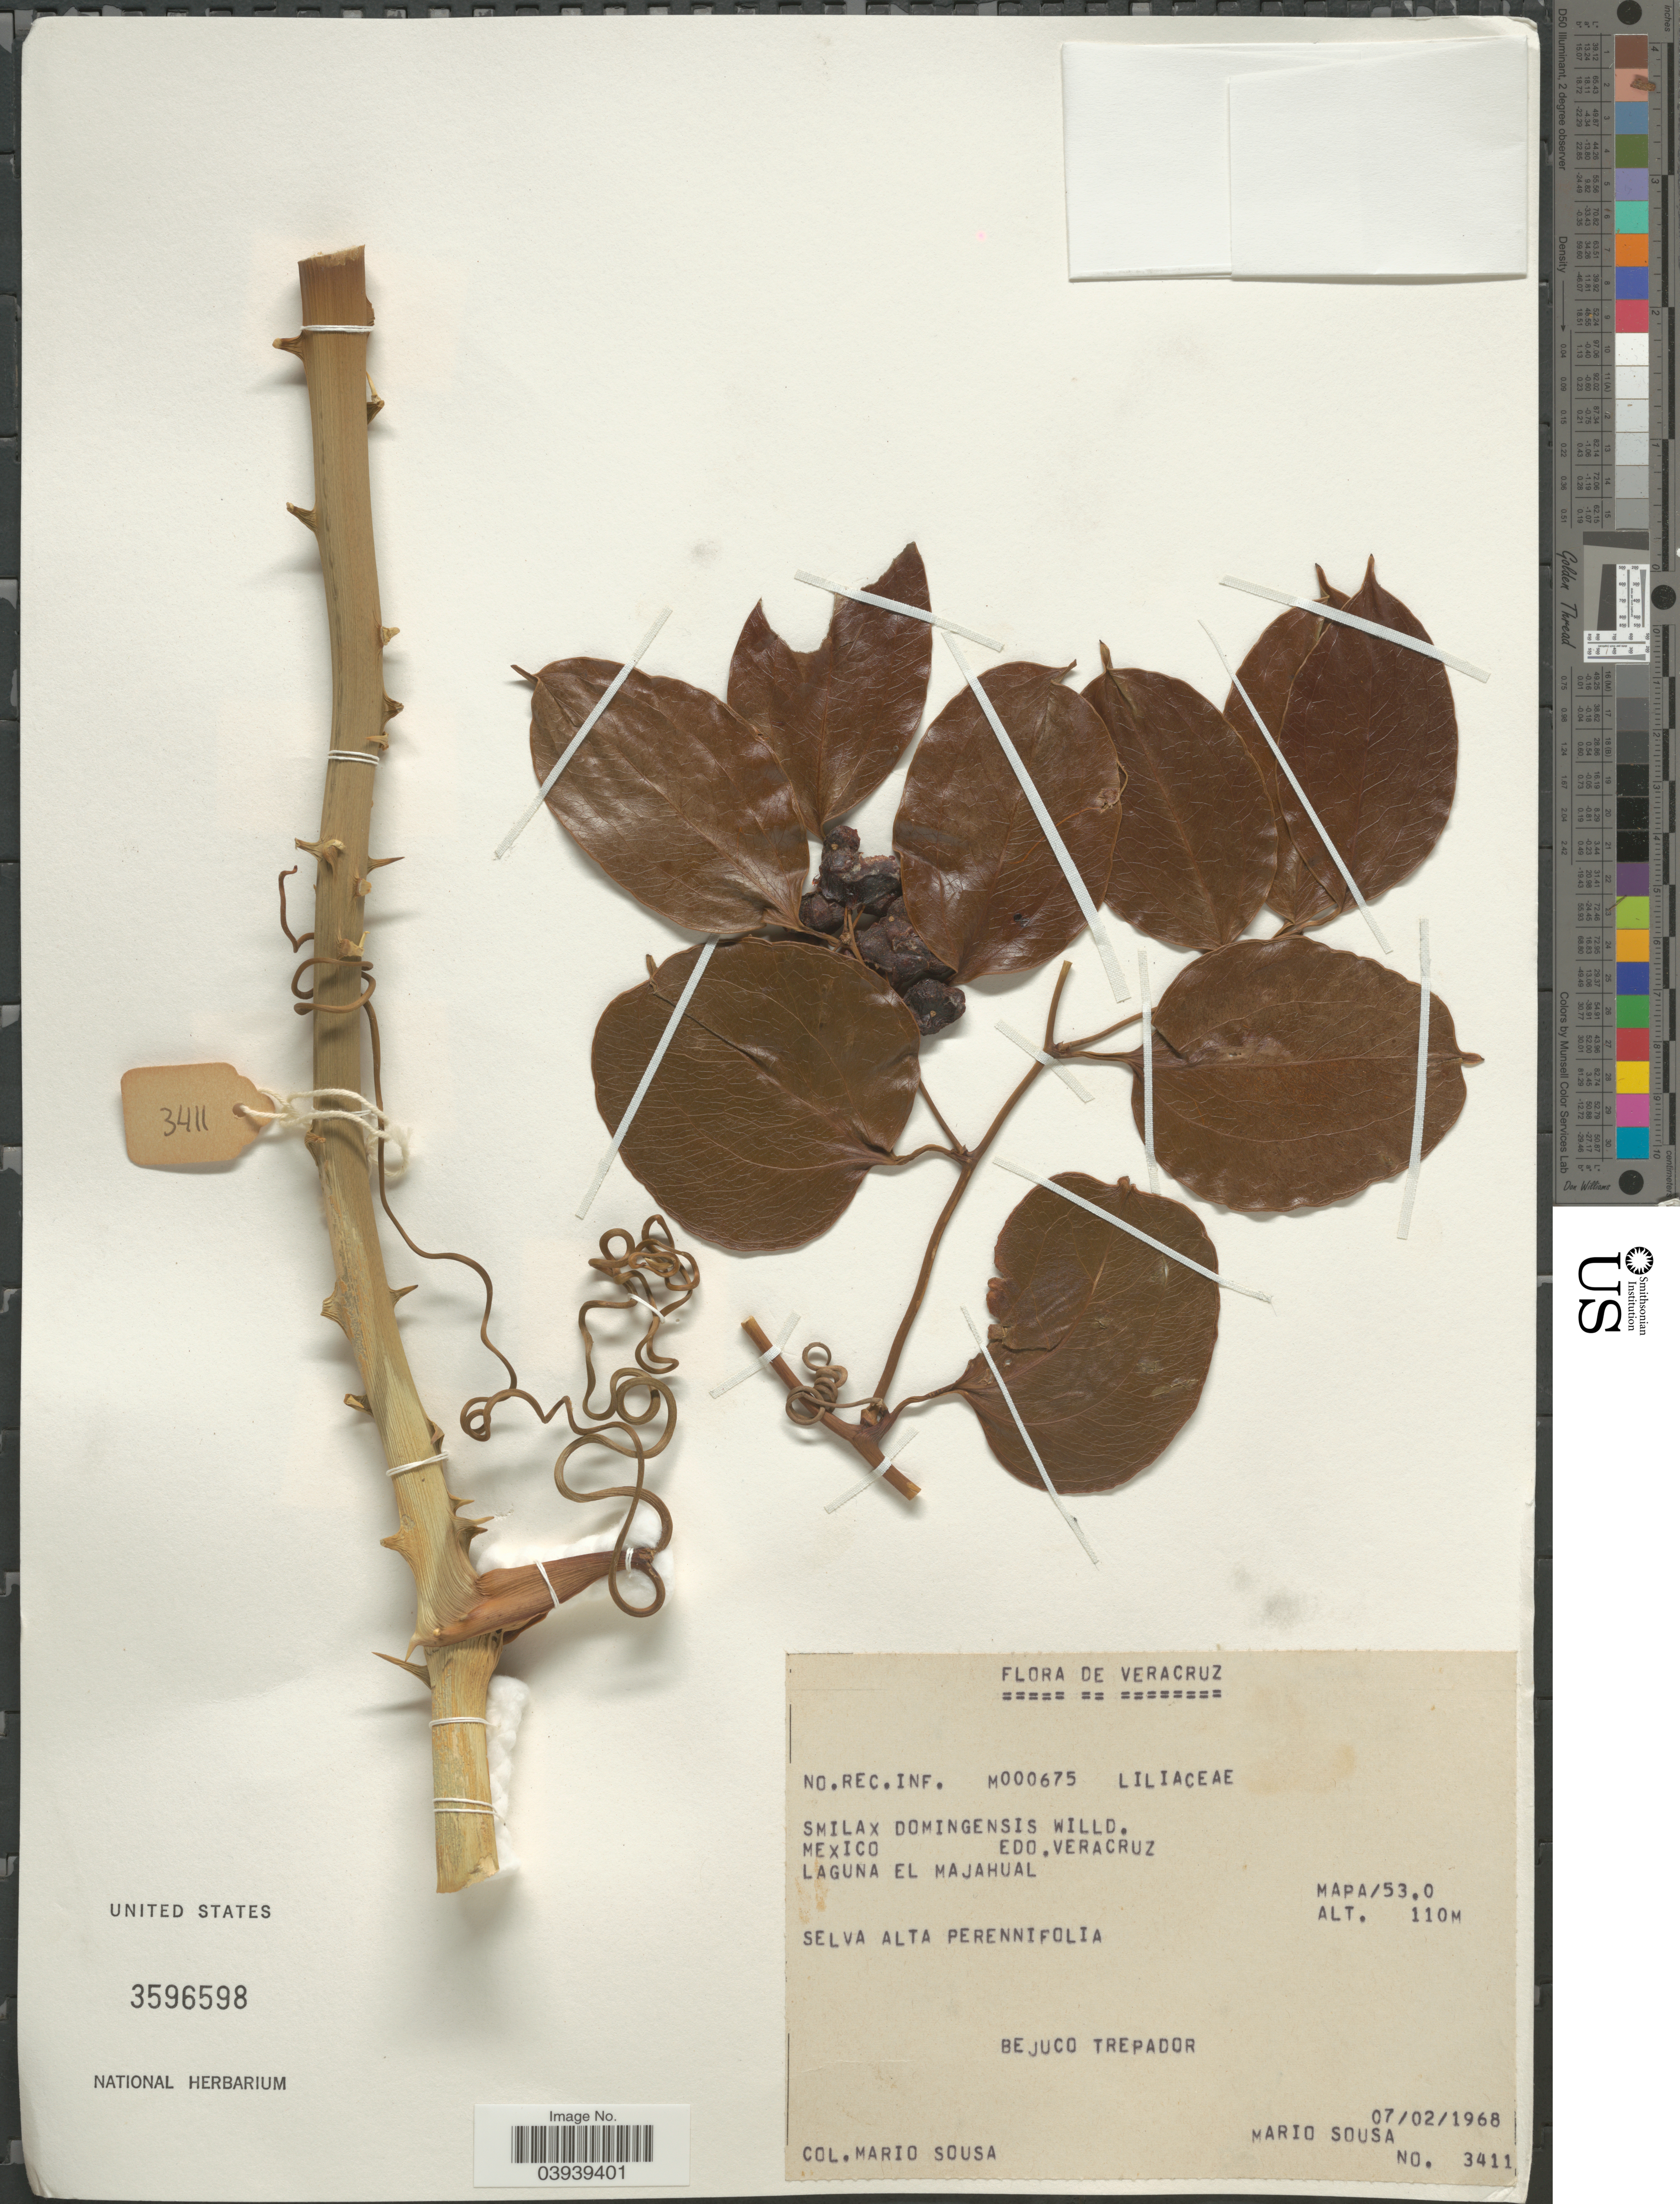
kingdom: Plantae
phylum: Tracheophyta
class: Liliopsida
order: Liliales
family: Smilacaceae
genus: Smilax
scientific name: Smilax domingensis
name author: Willd.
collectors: M. Sousa S.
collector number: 3411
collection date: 1968-02-07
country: Mexico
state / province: Veracruz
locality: Edo. Veracruz. Laguna el Majahual. MAPA/53.0.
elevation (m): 110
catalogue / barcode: US 3596598